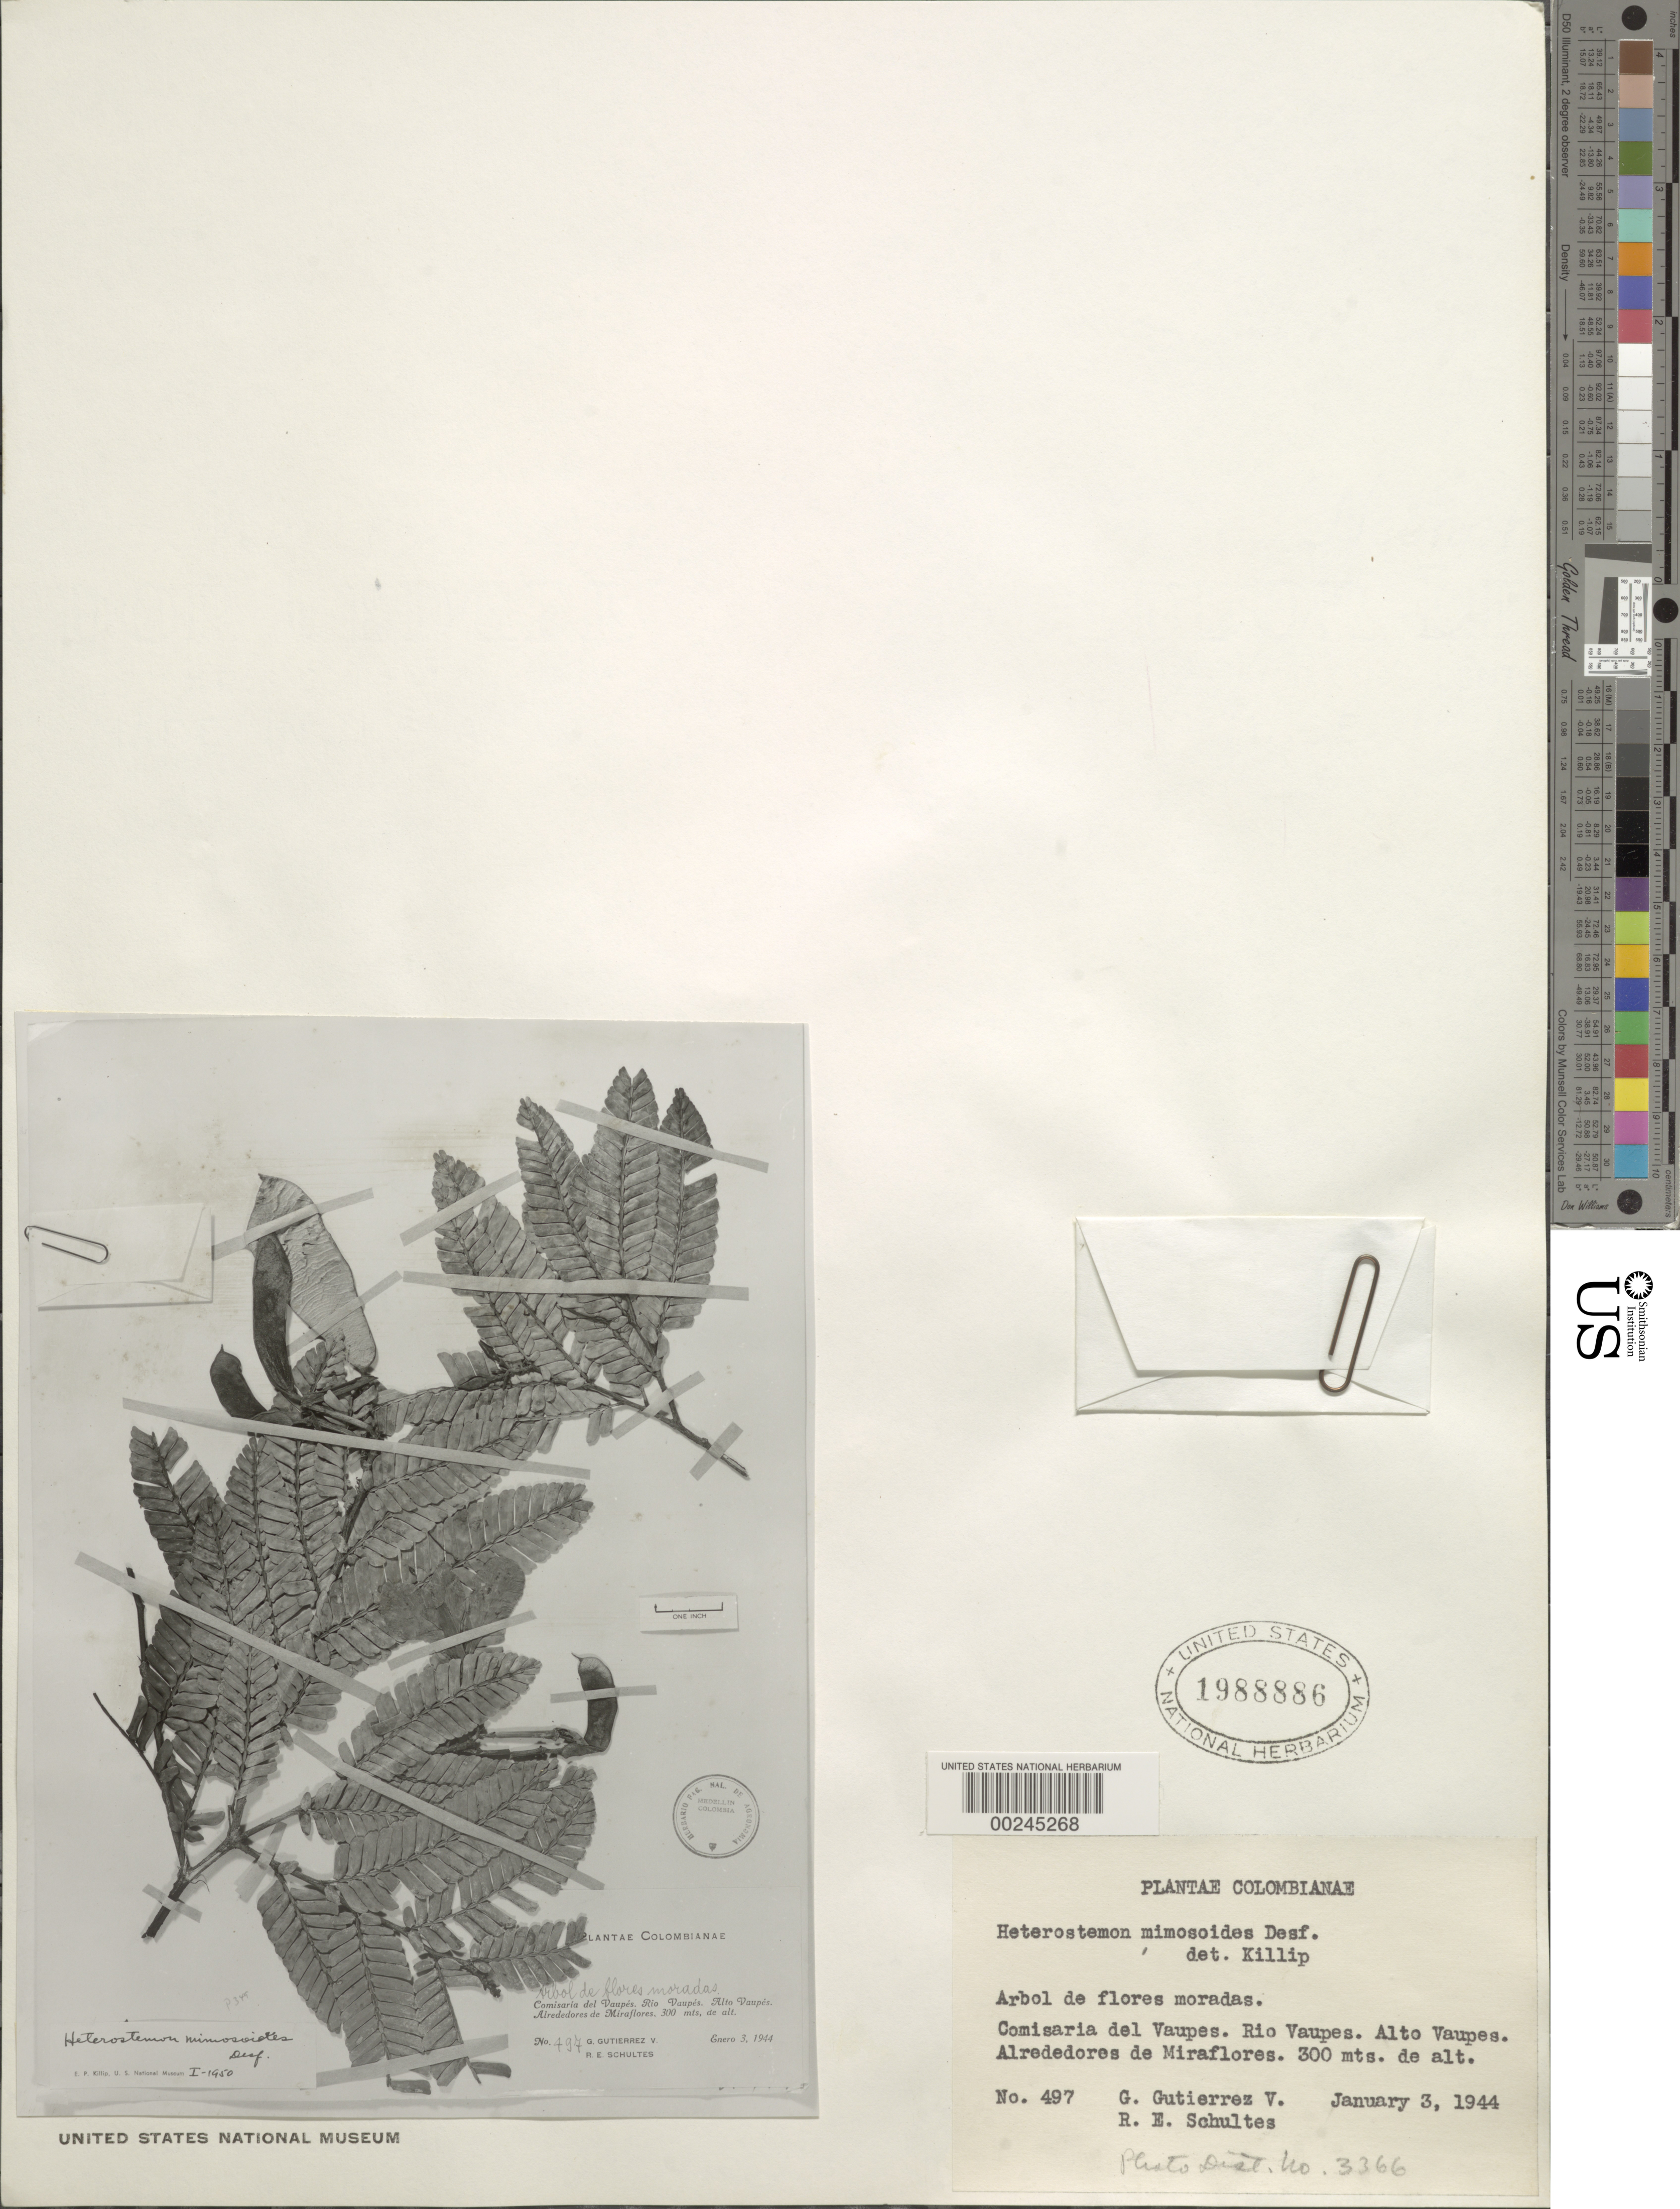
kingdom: Plantae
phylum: Tracheophyta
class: Magnoliopsida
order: Fabales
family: Fabaceae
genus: Heterostemon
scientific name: Heterostemon mimosoides var. mimosoides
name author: Desf.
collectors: G. Gutierrez & R. E. Schultes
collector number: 497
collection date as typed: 03 Jan 1944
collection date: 1944-01-03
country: Colombia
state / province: Vaupés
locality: Rio Vaupes; Alto Vaupes; vicinity Miraflores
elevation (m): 300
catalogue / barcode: US 1988886